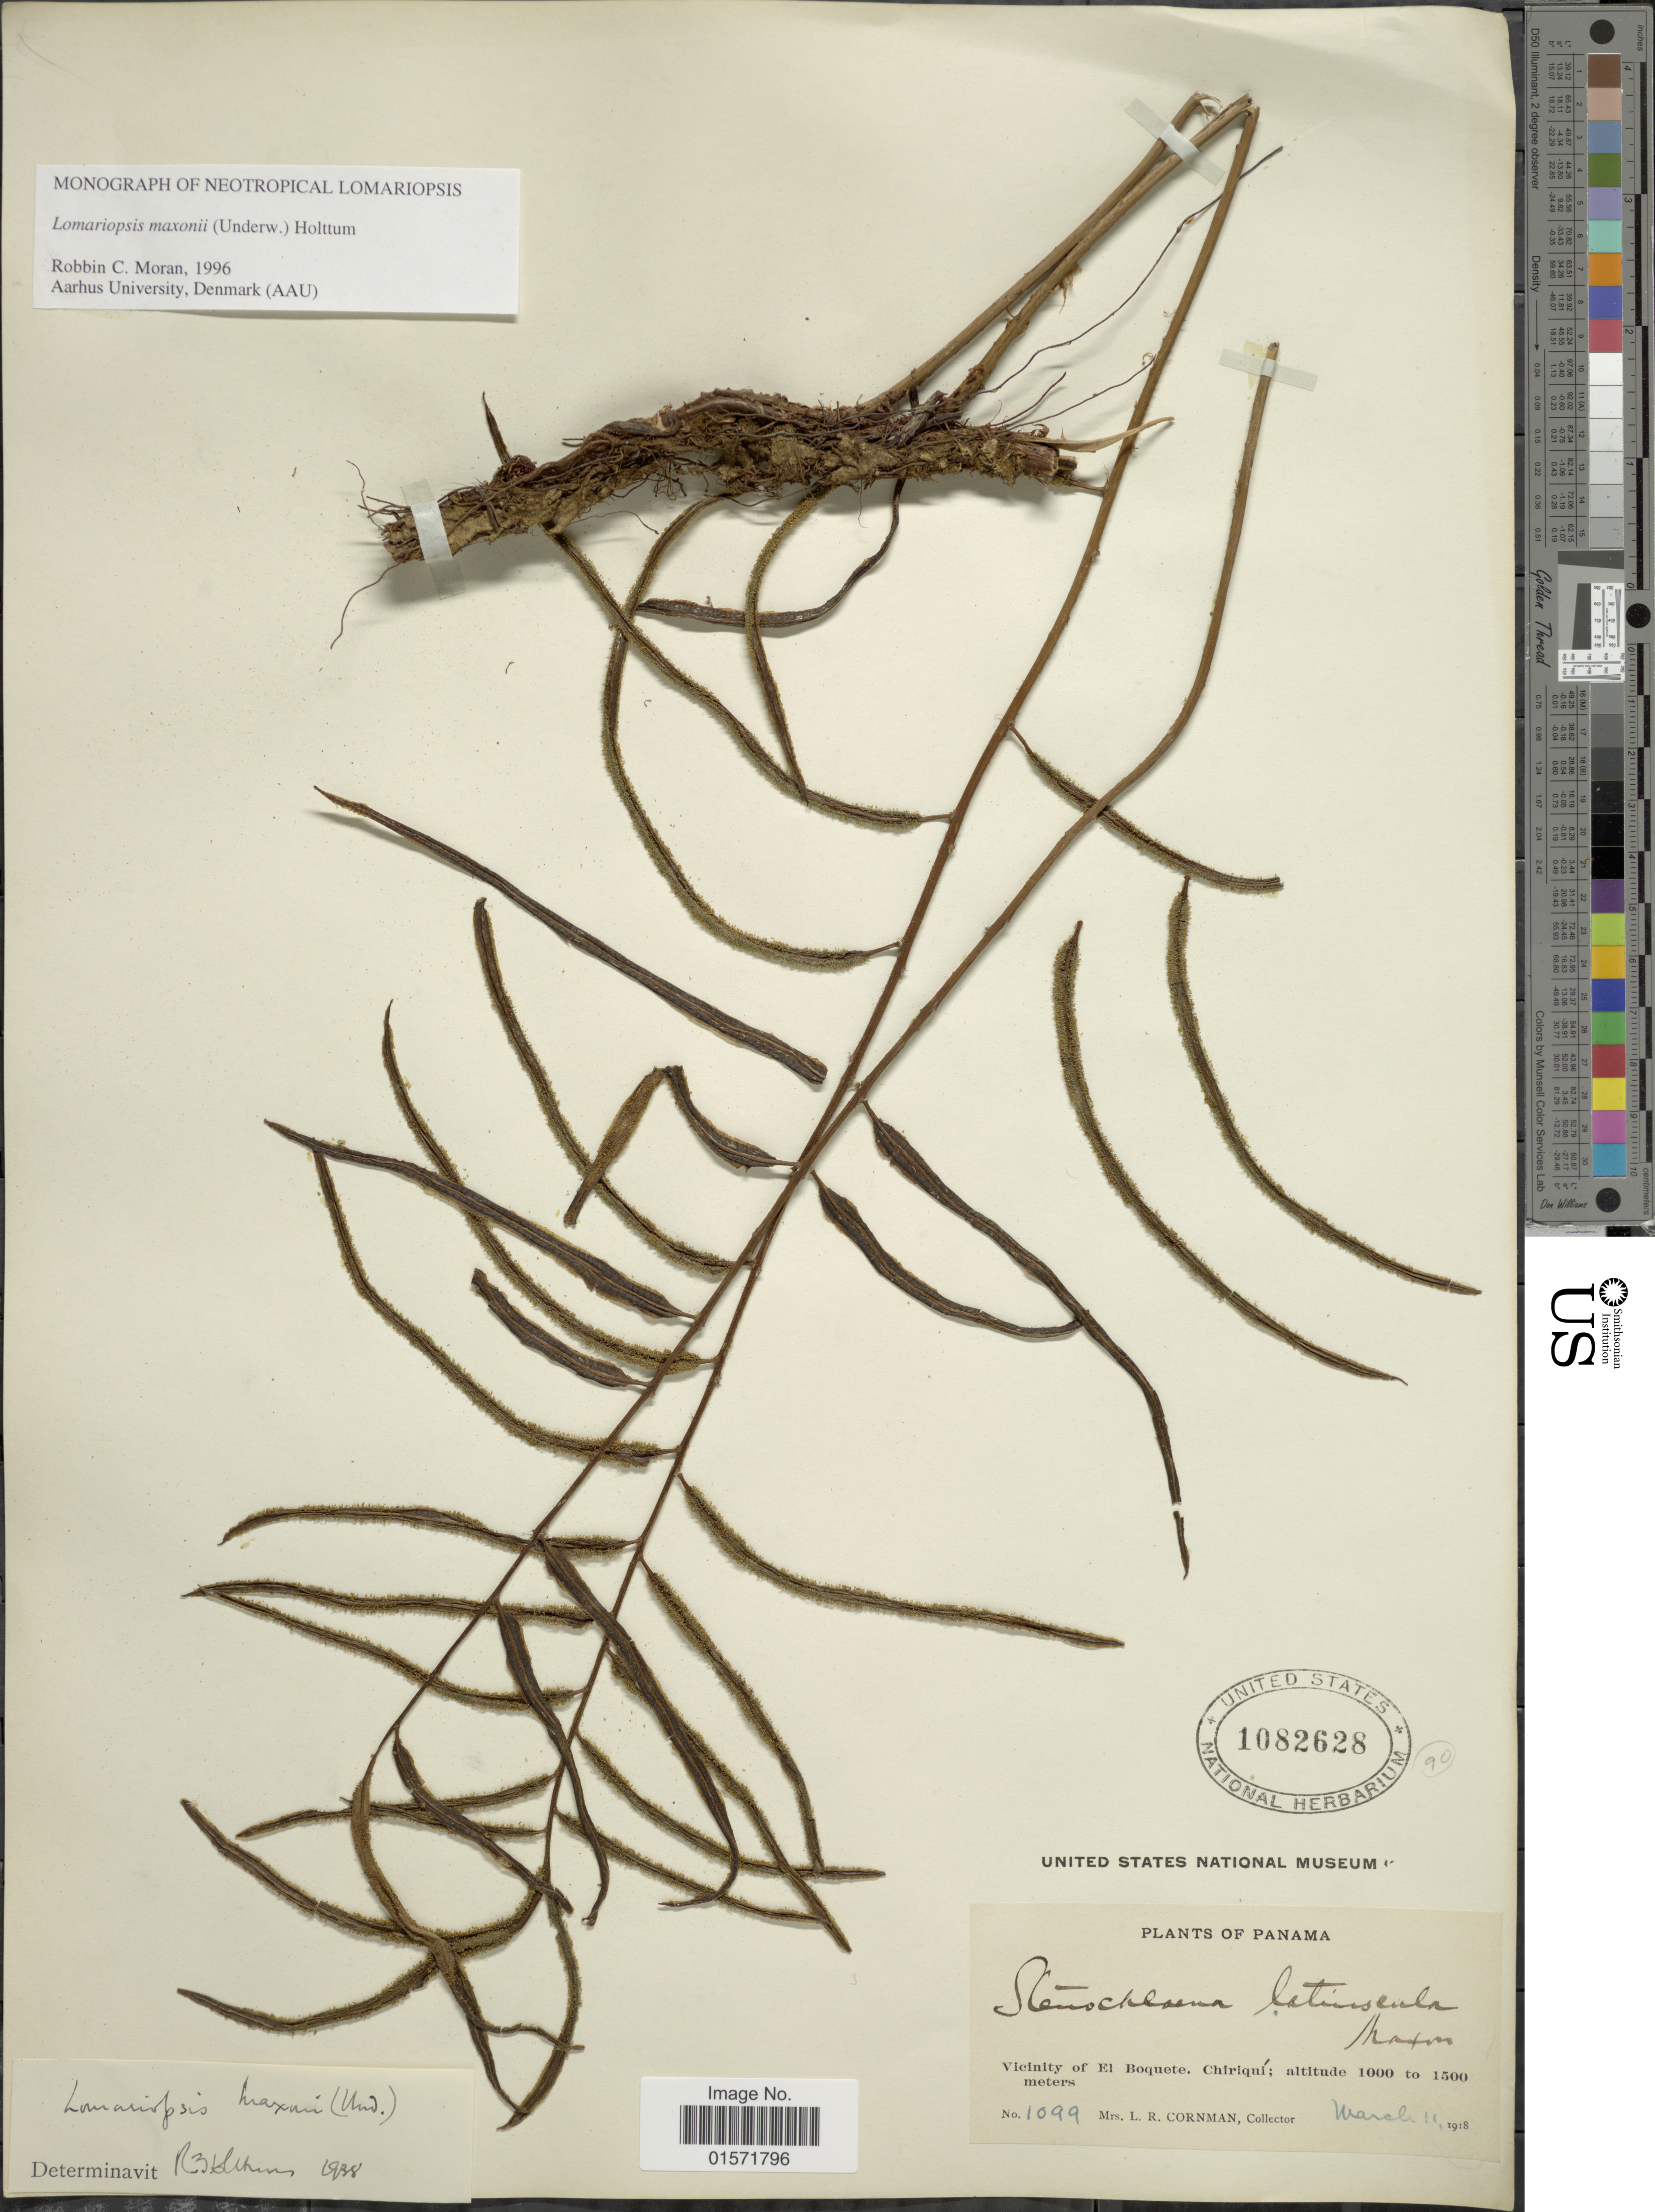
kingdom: Plantae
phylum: Tracheophyta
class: Polypodiopsida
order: Polypodiales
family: Lomariopsidaceae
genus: Lomariopsis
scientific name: Lomariopsis maxonii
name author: (Underw.) Holttum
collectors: L. Cornman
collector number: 1099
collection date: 1918-03-11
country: Panama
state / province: Chiriqui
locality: Vicinity of El Boquete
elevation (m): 1000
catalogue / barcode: US 1082628